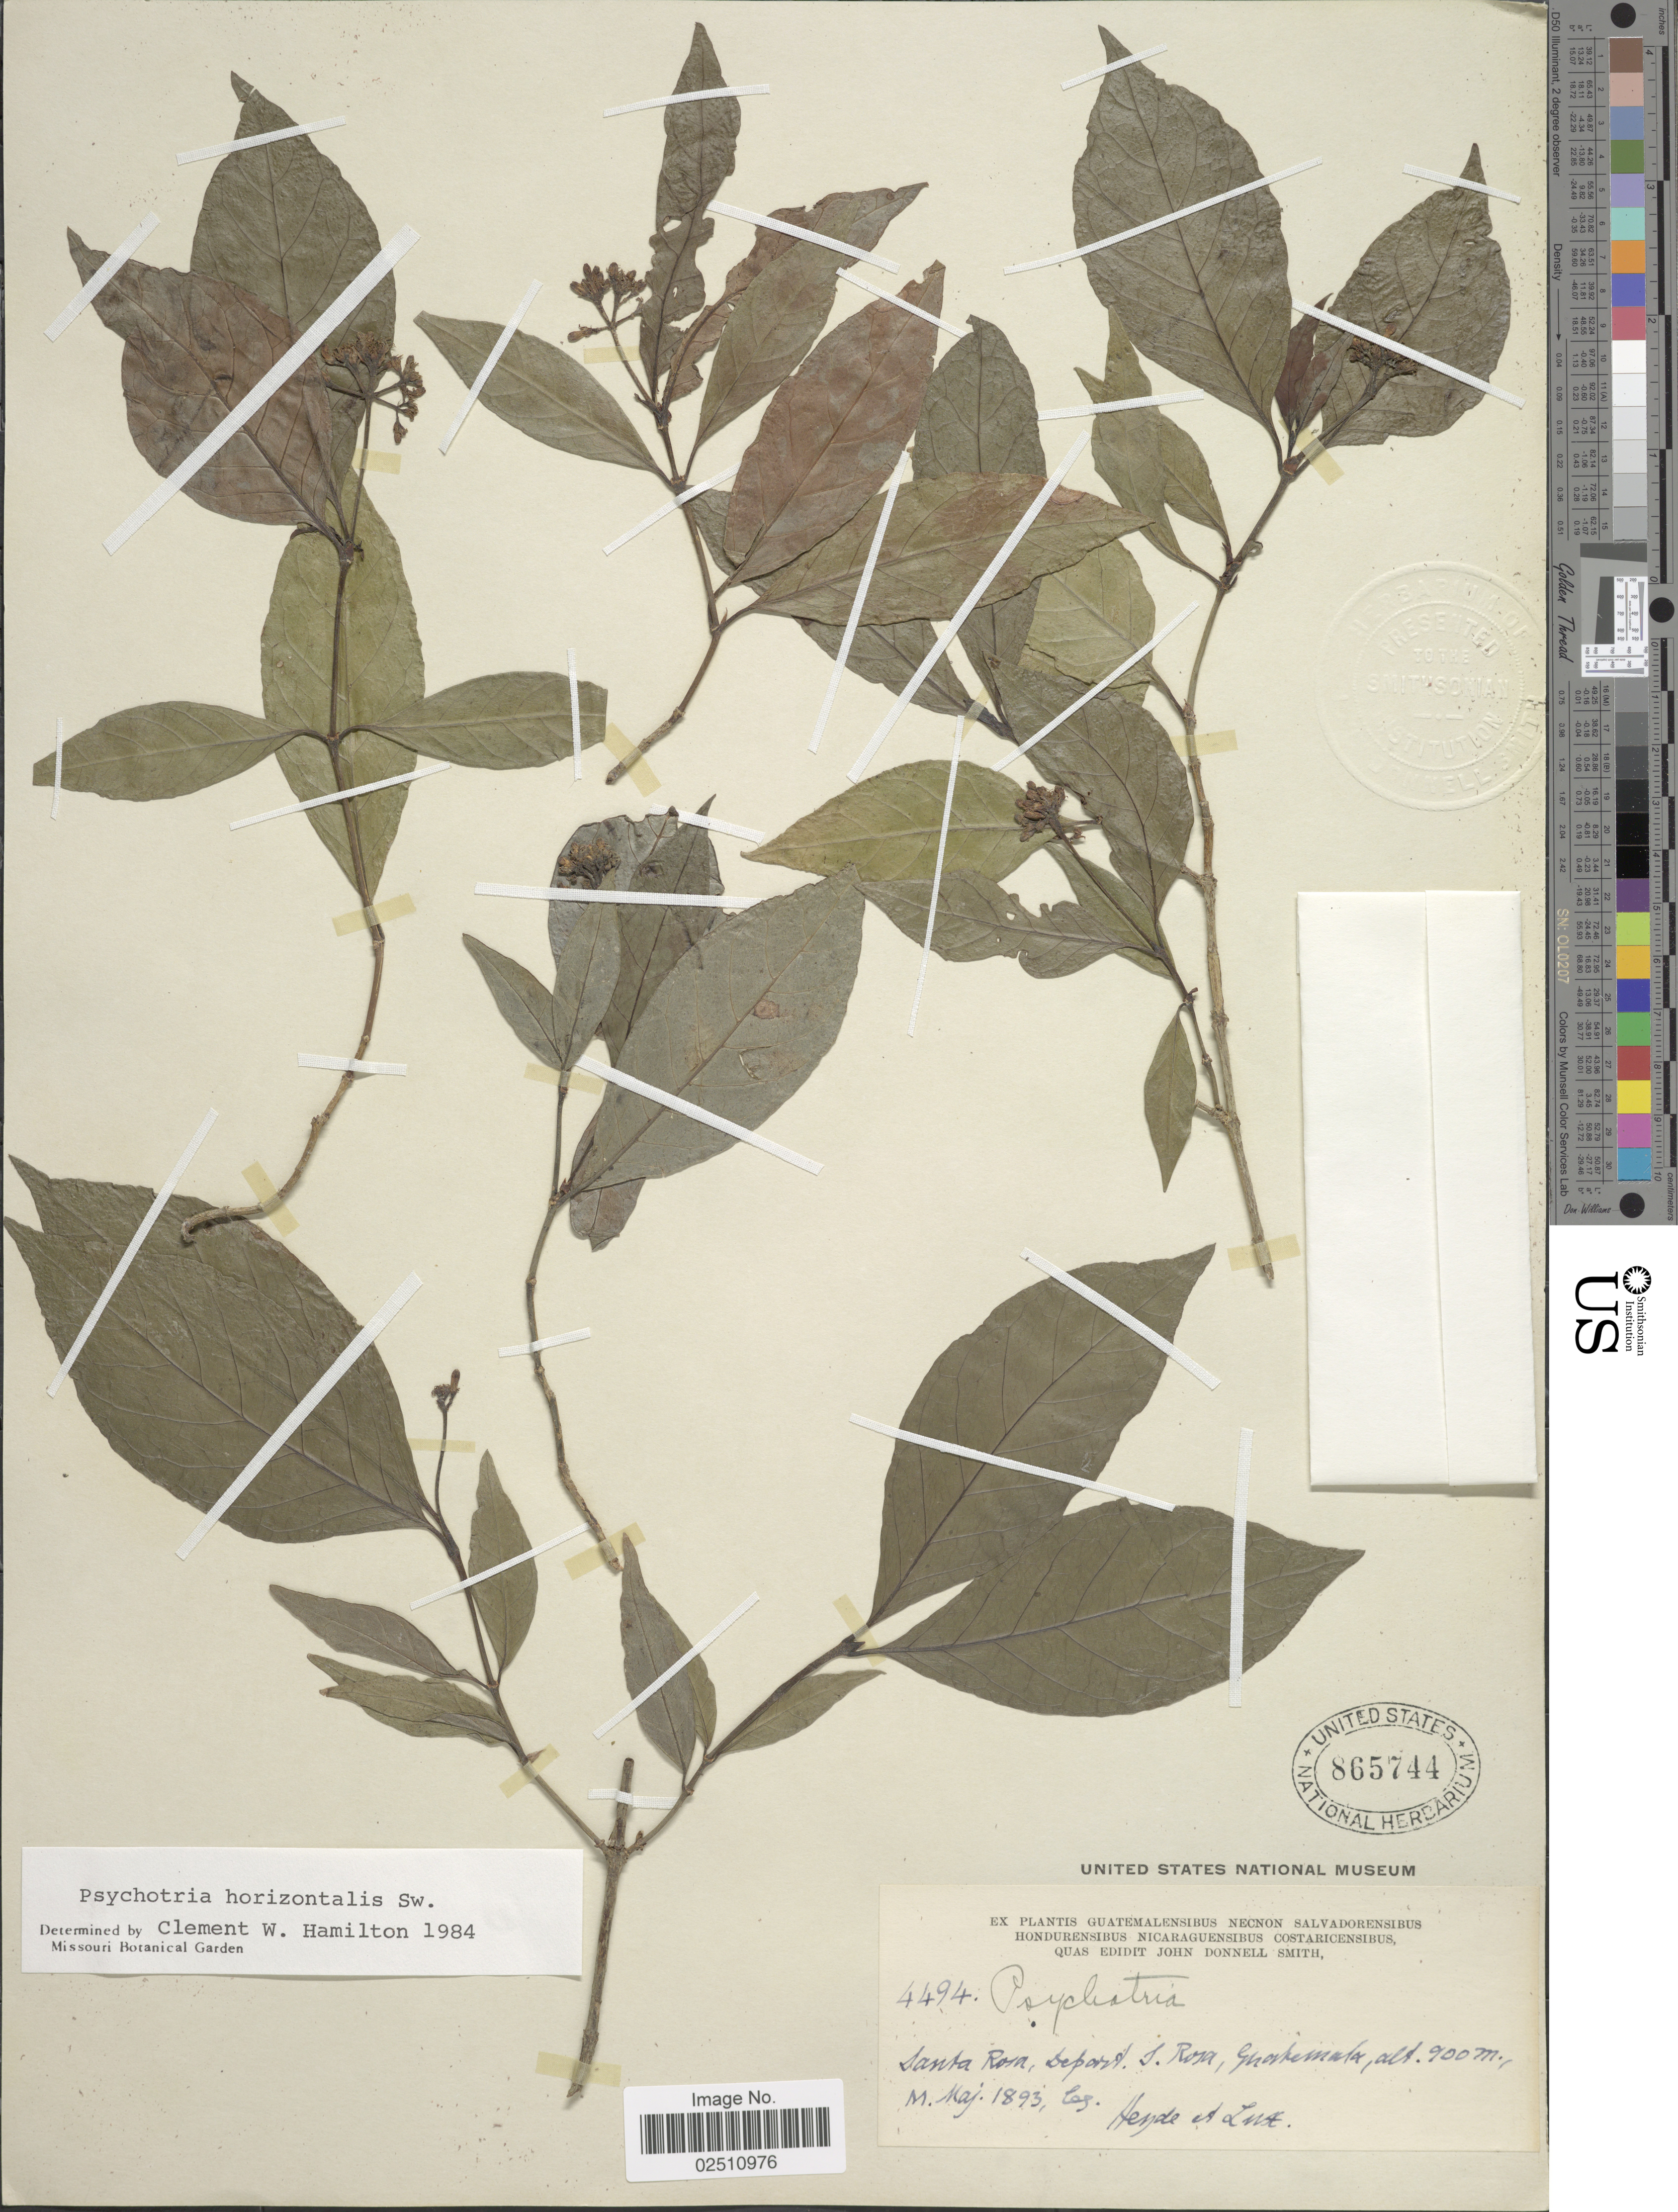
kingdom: Plantae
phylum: Tracheophyta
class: Magnoliopsida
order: Gentianales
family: Rubiaceae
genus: Psychotria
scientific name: Psychotria horizontalis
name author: Sw.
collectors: Heyde & Lux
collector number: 4494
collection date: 1893-05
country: Guatemala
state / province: Santa Rosa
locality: Santa Rosa, Depart. Santa Rosa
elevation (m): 900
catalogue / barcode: US 865744